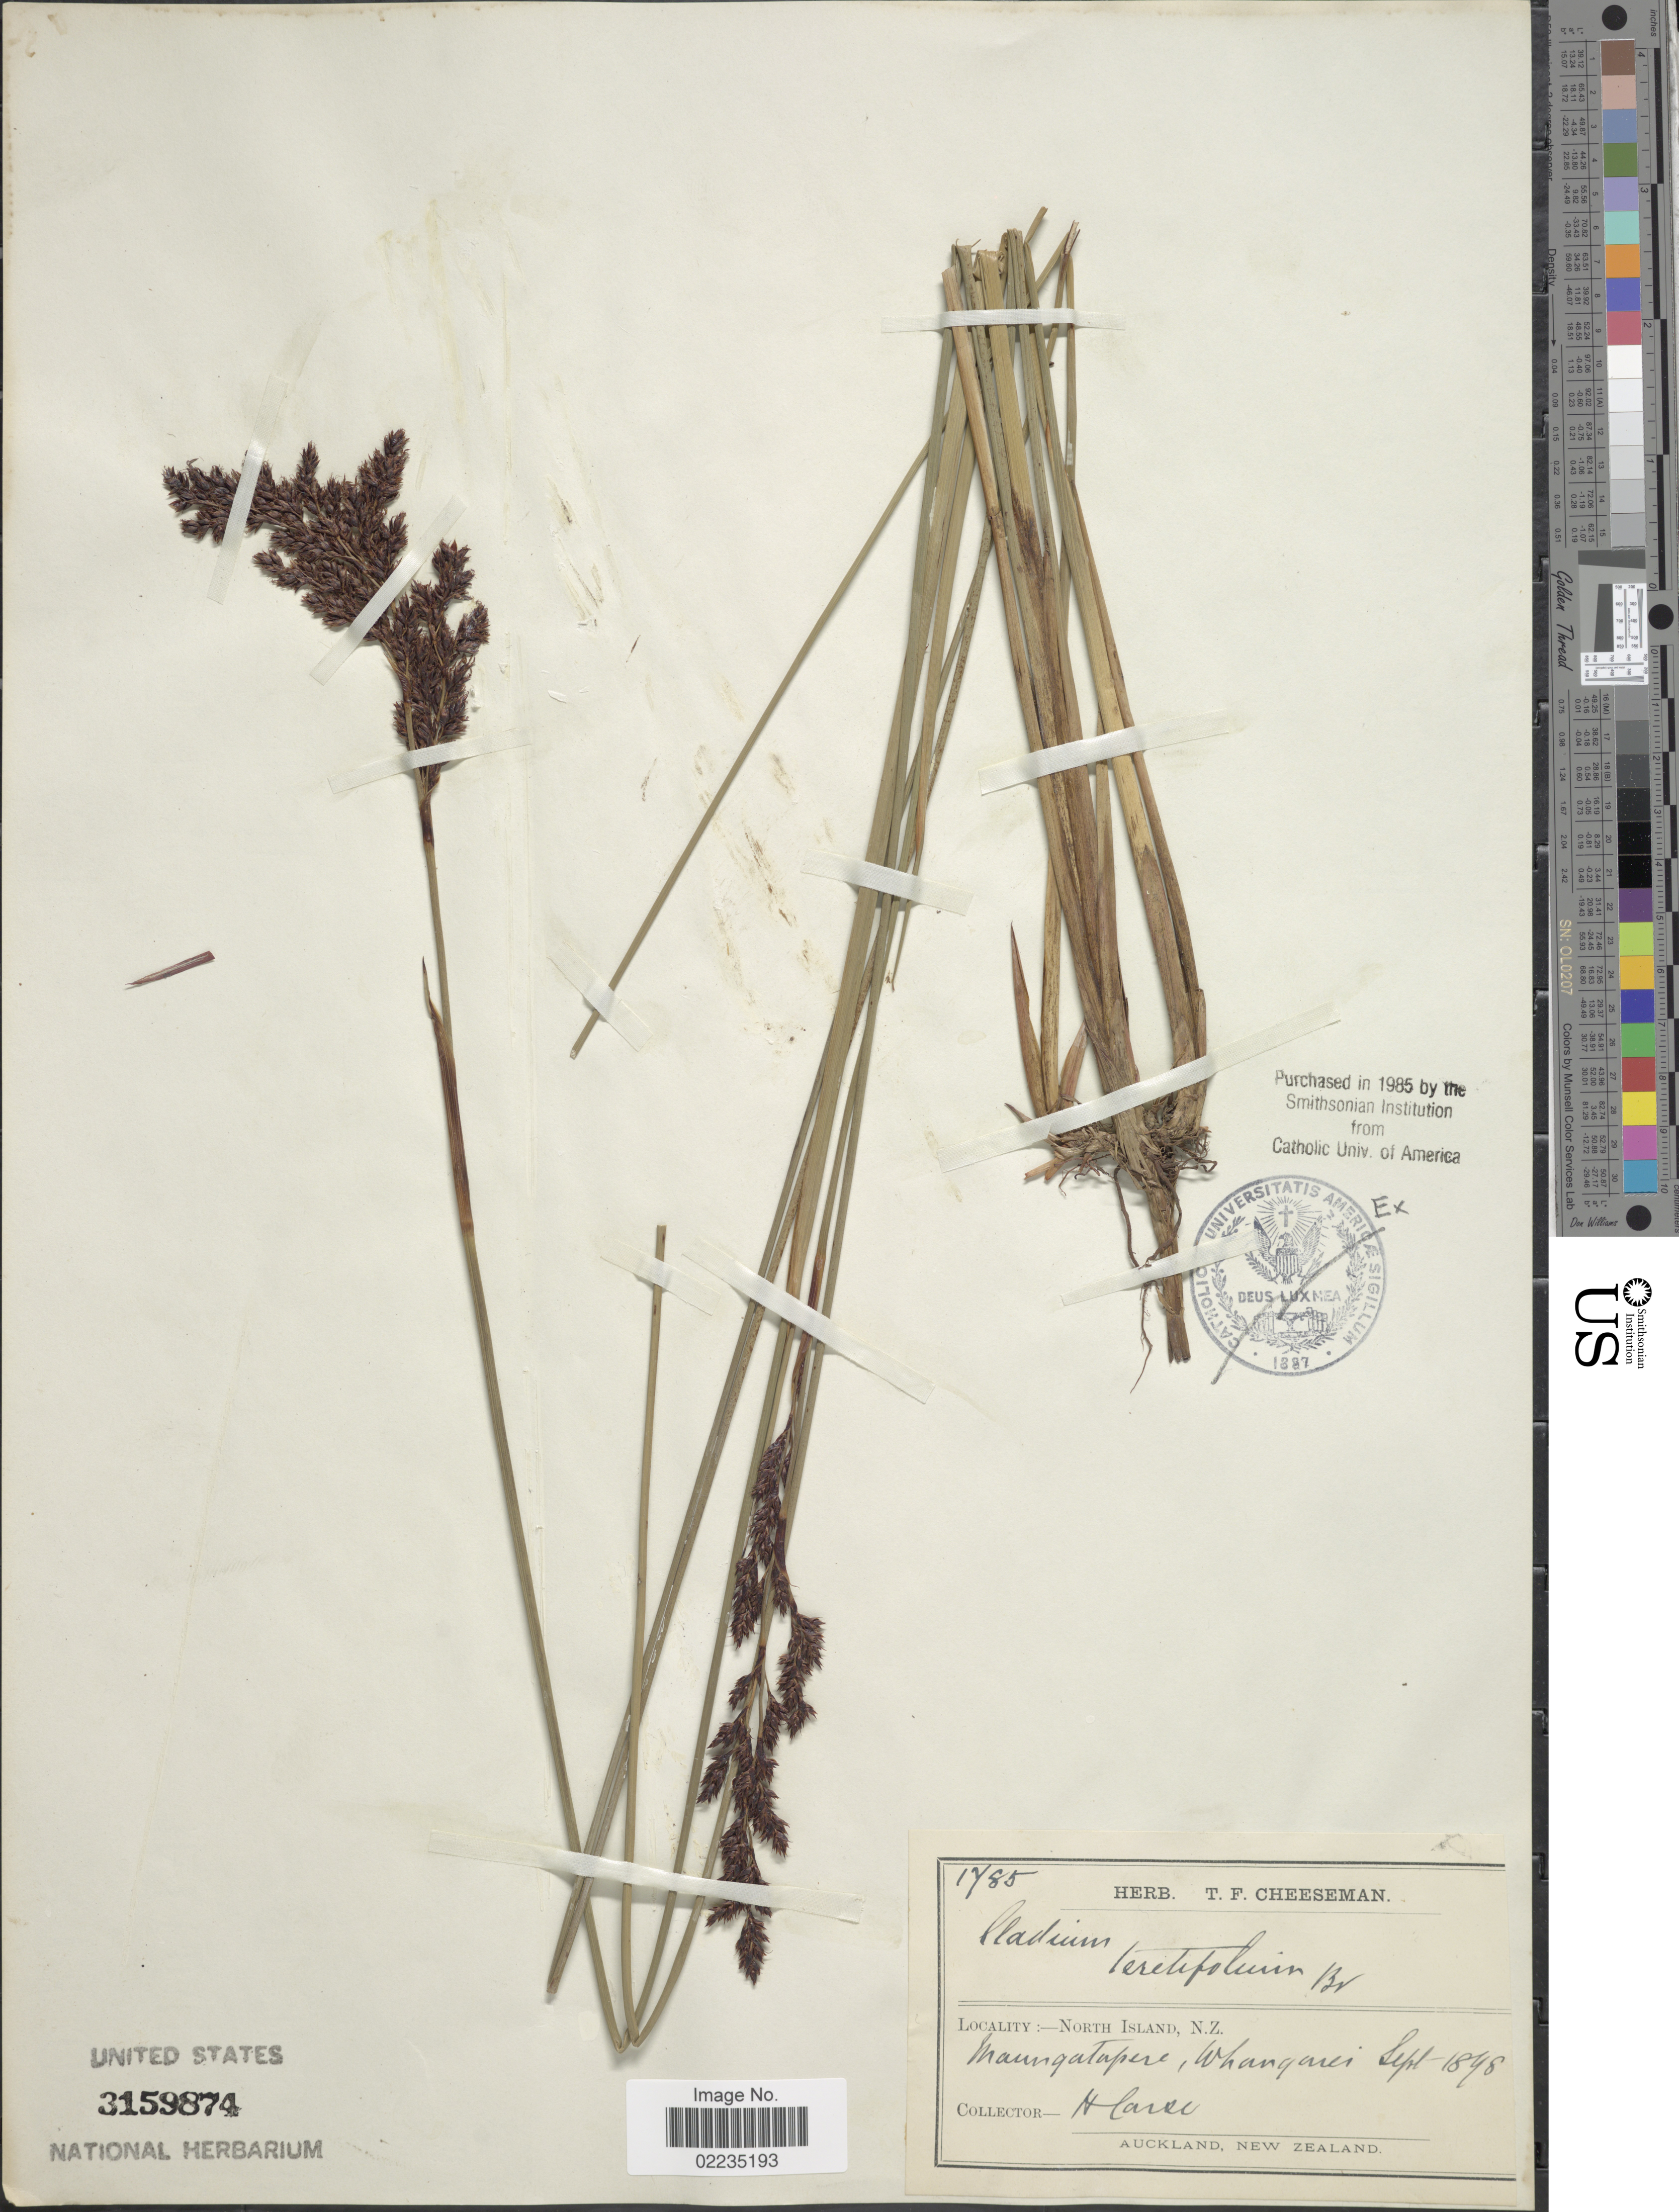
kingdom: Plantae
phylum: Tracheophyta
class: Liliopsida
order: Poales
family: Cyperaceae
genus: Machaerina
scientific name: Machaerina teretifolia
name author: (R. Br.) T. Koyama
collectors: H. Carse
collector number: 1785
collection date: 1898-09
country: New Zealand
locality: North Island, N. Z., Maungatapere, Whangarei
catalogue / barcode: US 3159874